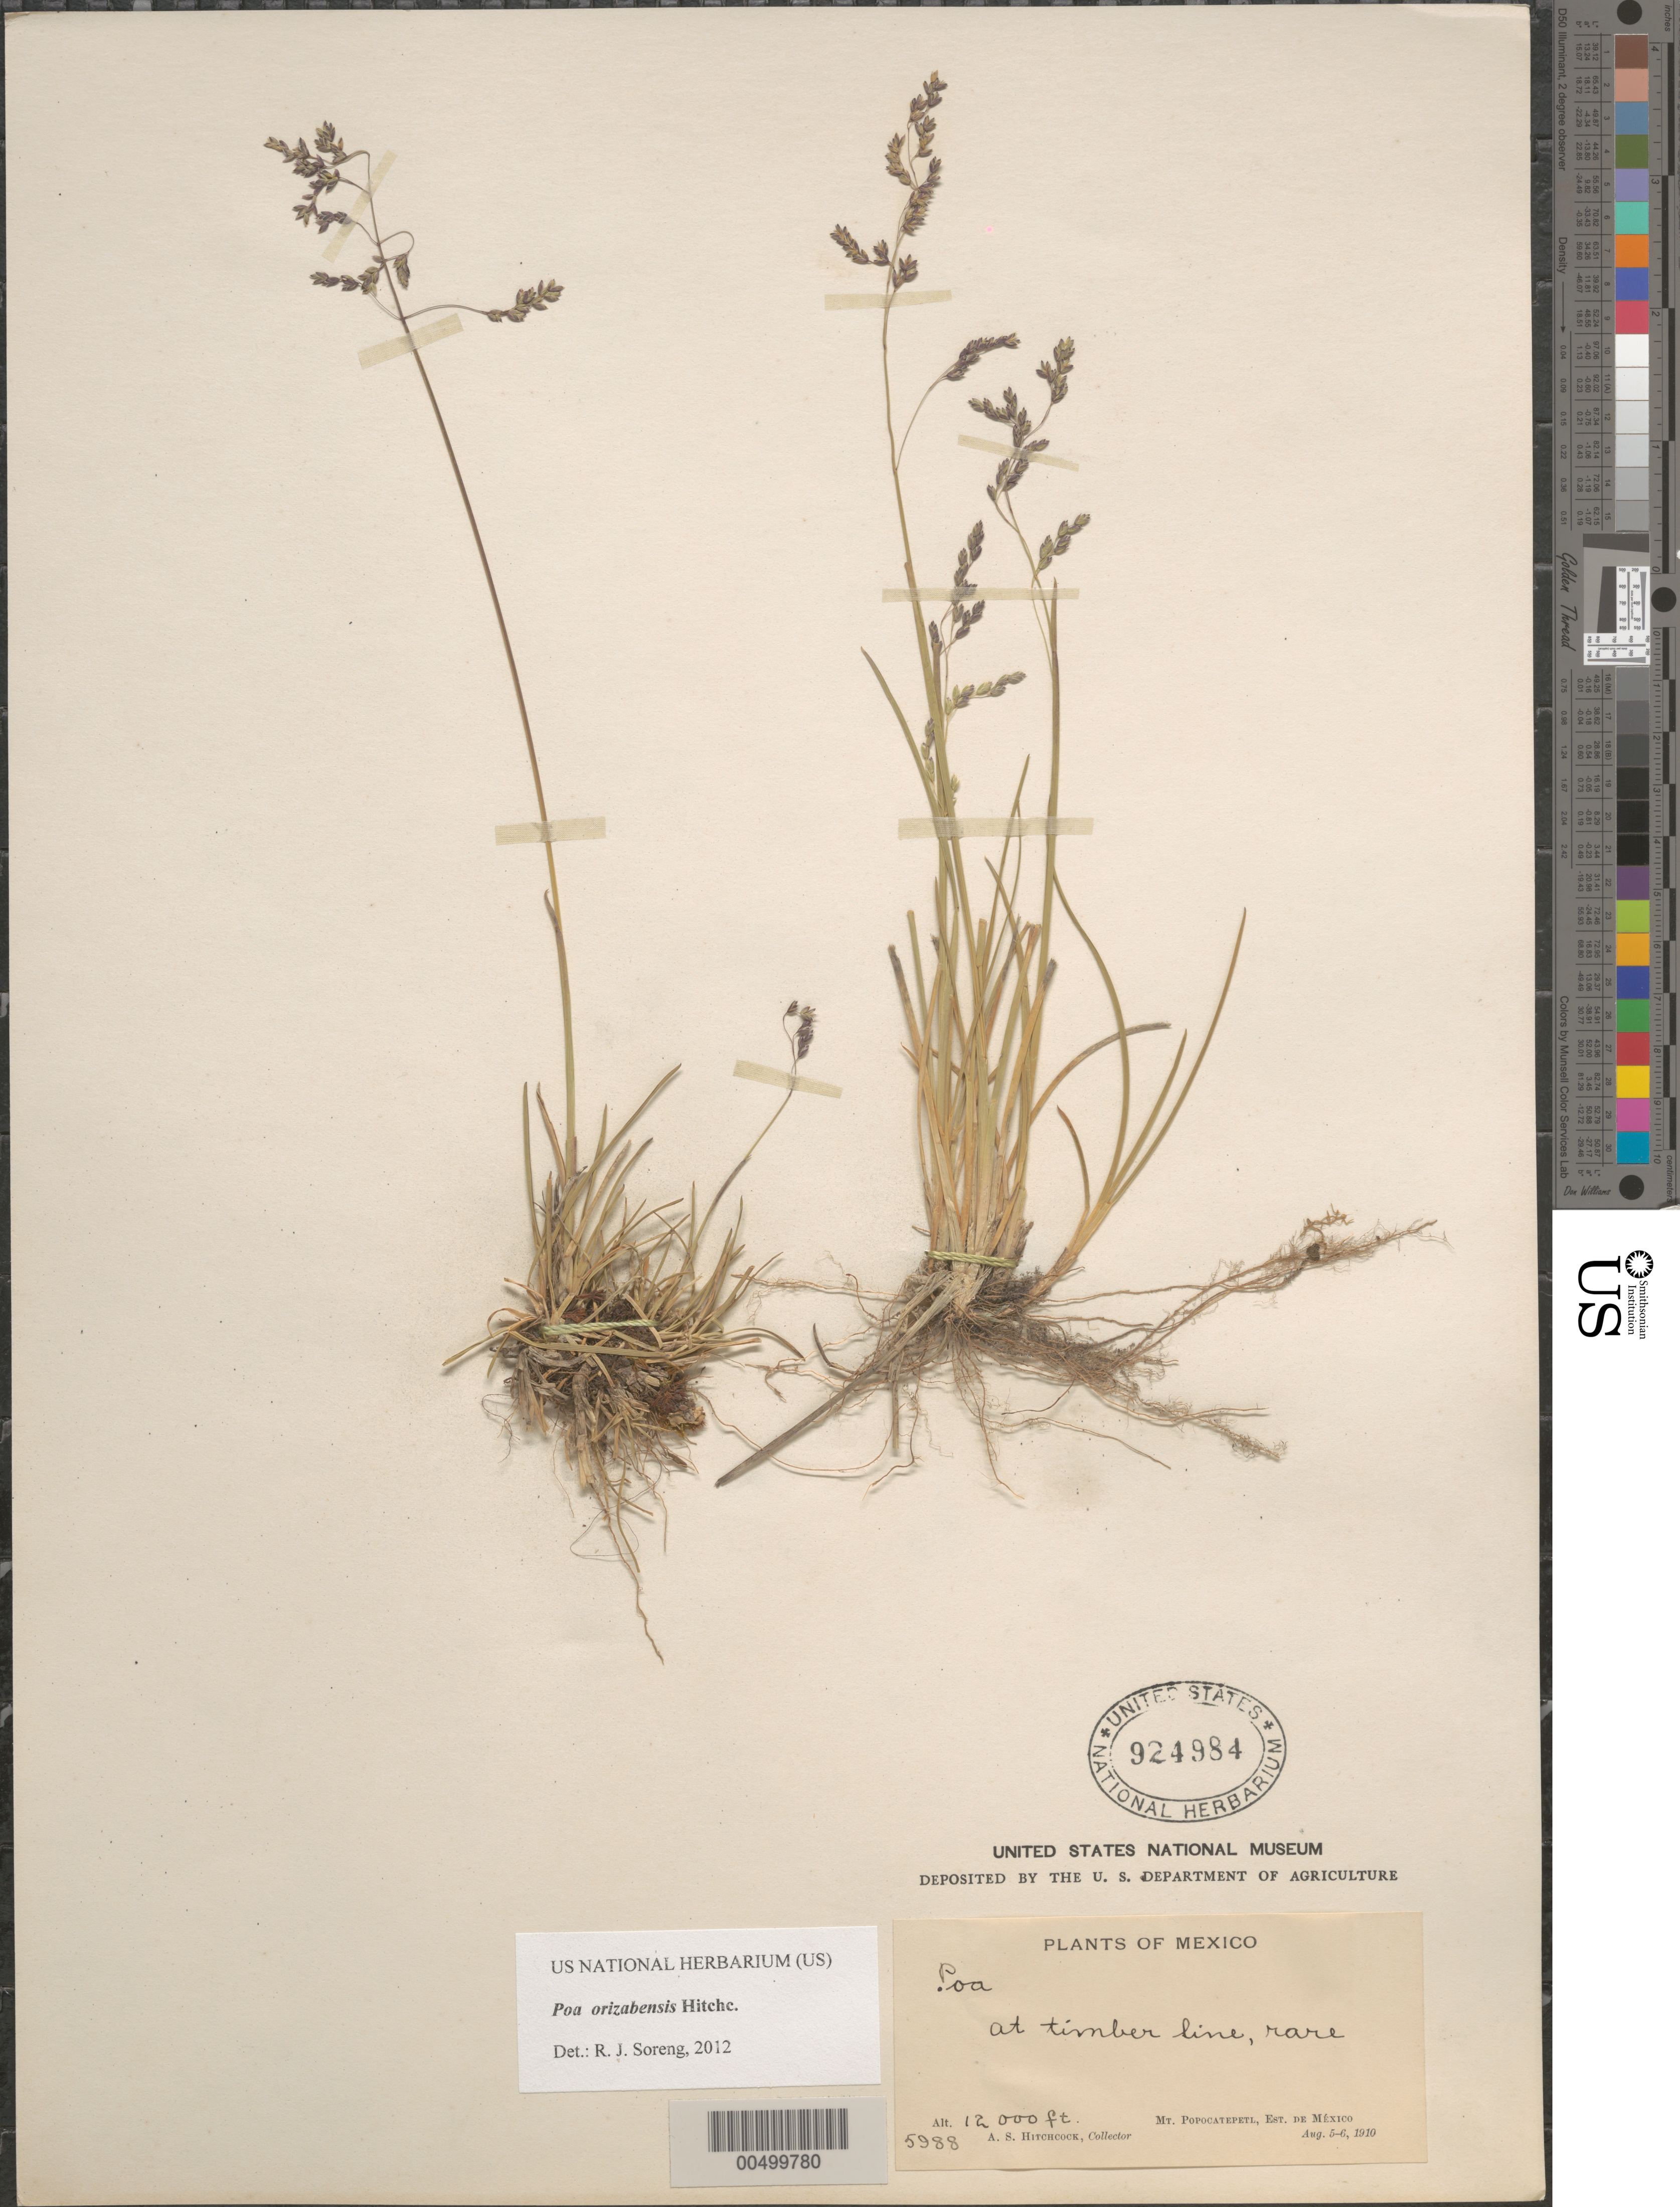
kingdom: Plantae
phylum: Tracheophyta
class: Liliopsida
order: Poales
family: Poaceae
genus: Poa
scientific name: Poa orizabensis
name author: Hitchc.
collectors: A. S. Hitchcock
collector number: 5988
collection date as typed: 5 Aug 1910 to 6 Aug 1910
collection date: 1910-08-05/1910-08-06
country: Mexico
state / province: México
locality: Mt. Popocatepetl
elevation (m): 3658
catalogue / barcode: US 924984